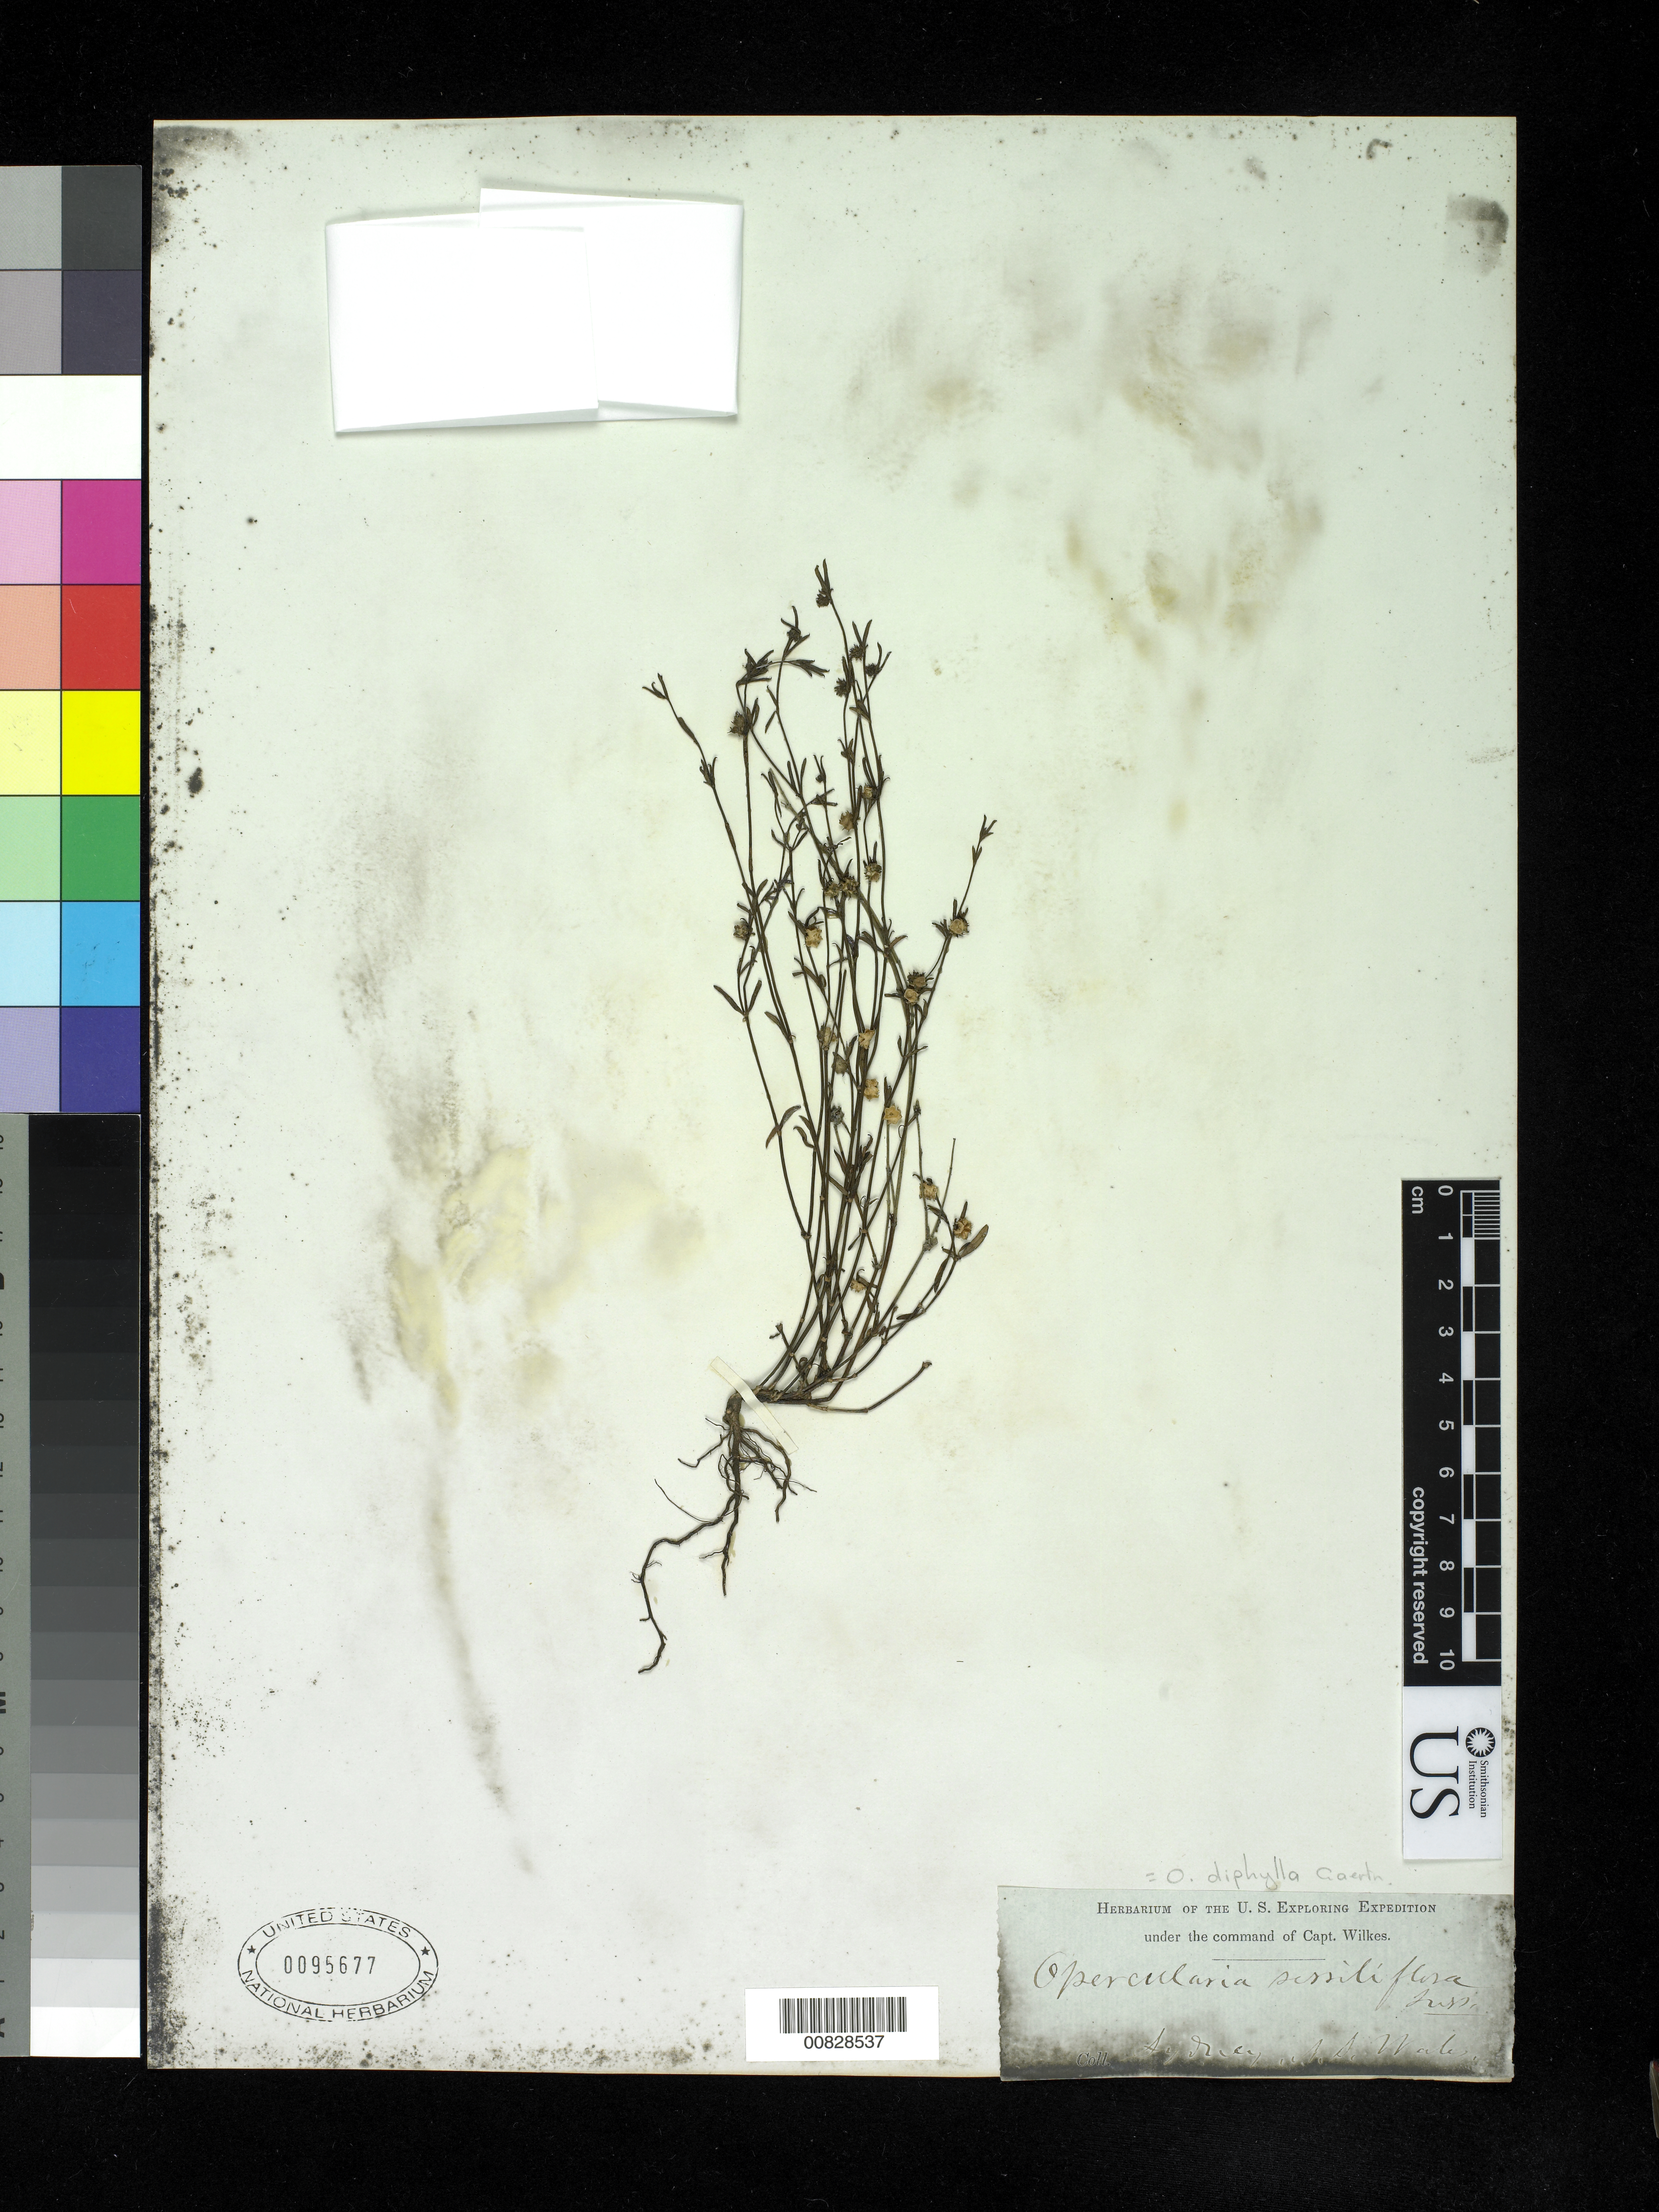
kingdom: Plantae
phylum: Tracheophyta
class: Magnoliopsida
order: Gentianales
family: Rubiaceae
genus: Opercularia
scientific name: Opercularia diphylla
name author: Gaertn.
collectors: Wilkes Explor. Exped.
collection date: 1838/1842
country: Australia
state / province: New South Wales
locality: Sydney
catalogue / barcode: US 95677